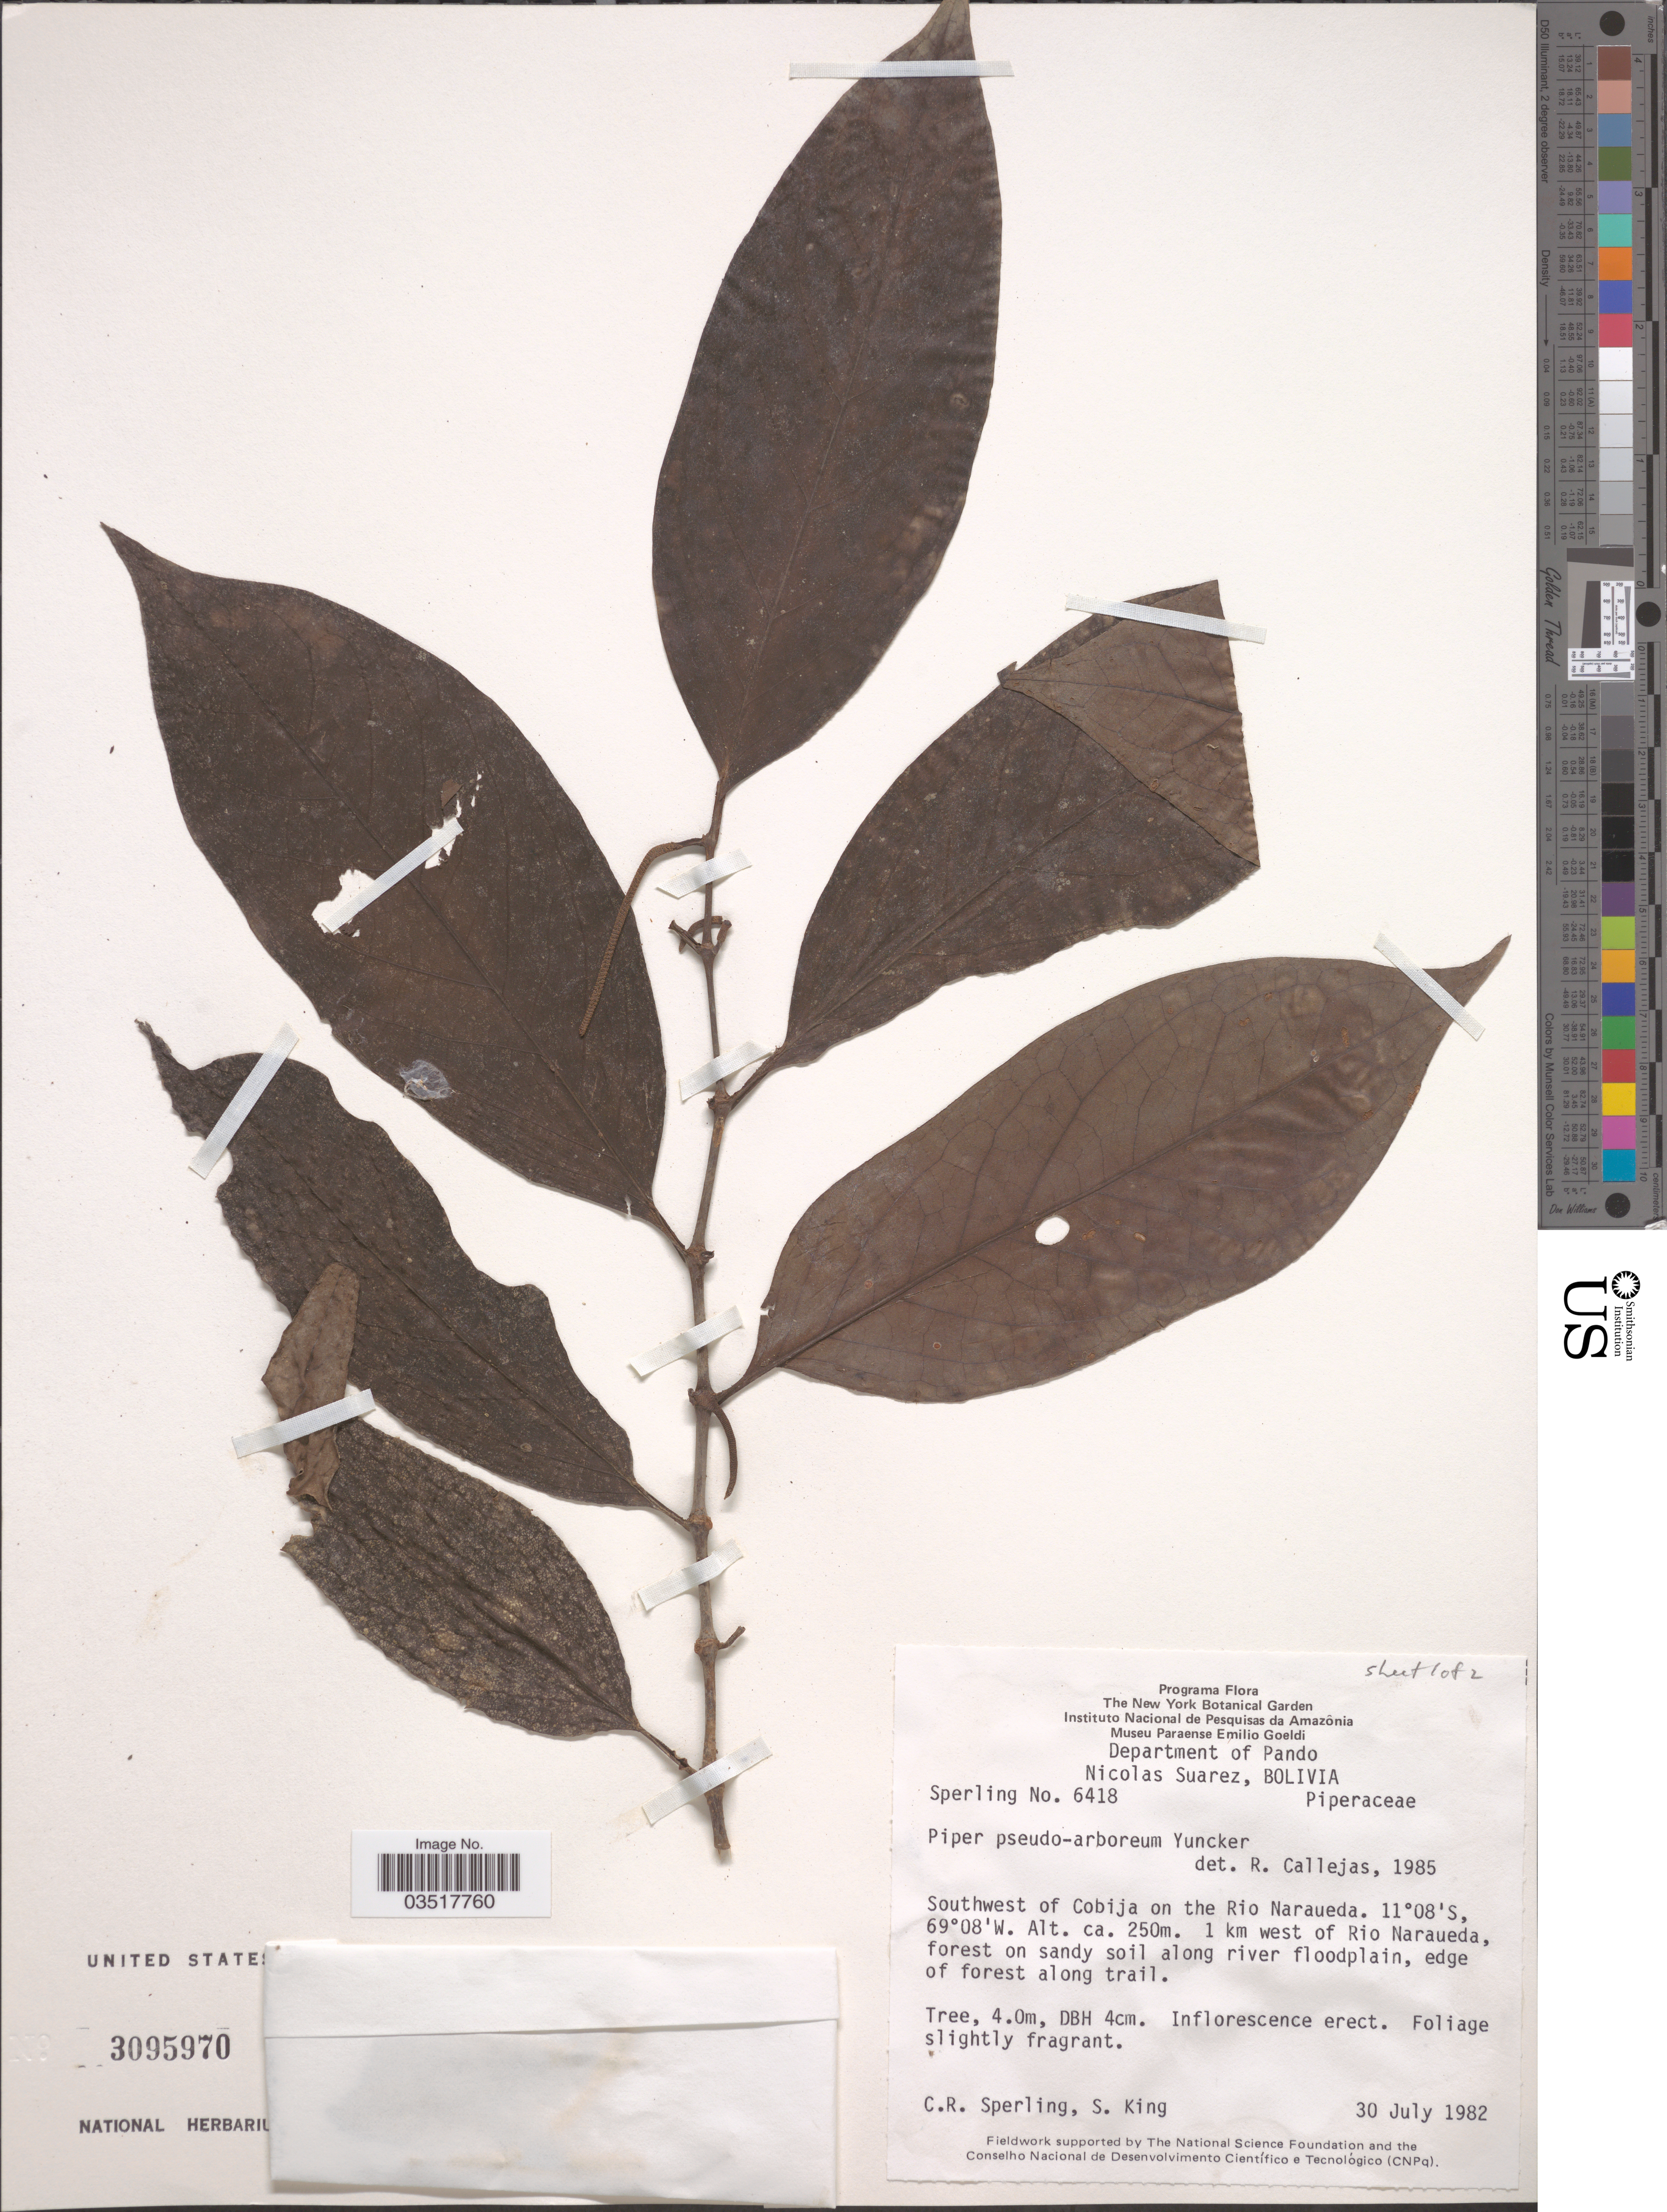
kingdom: Plantae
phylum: Tracheophyta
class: Magnoliopsida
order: Piperales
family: Piperaceae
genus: Piper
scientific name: Piper pseudoarboreum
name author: Yunck.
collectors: C. R. Sperling & S. King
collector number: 6418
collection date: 1982-07-30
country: Bolivia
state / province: Pando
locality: Department of Pando, Nicolas Suarez. Southwest of Cobija on the Rio Naraueda. 1 km west of Rio Naraueda, forest on sandy soil along river floodplain, edge of forest along trail.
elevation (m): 250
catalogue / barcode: US 3095970